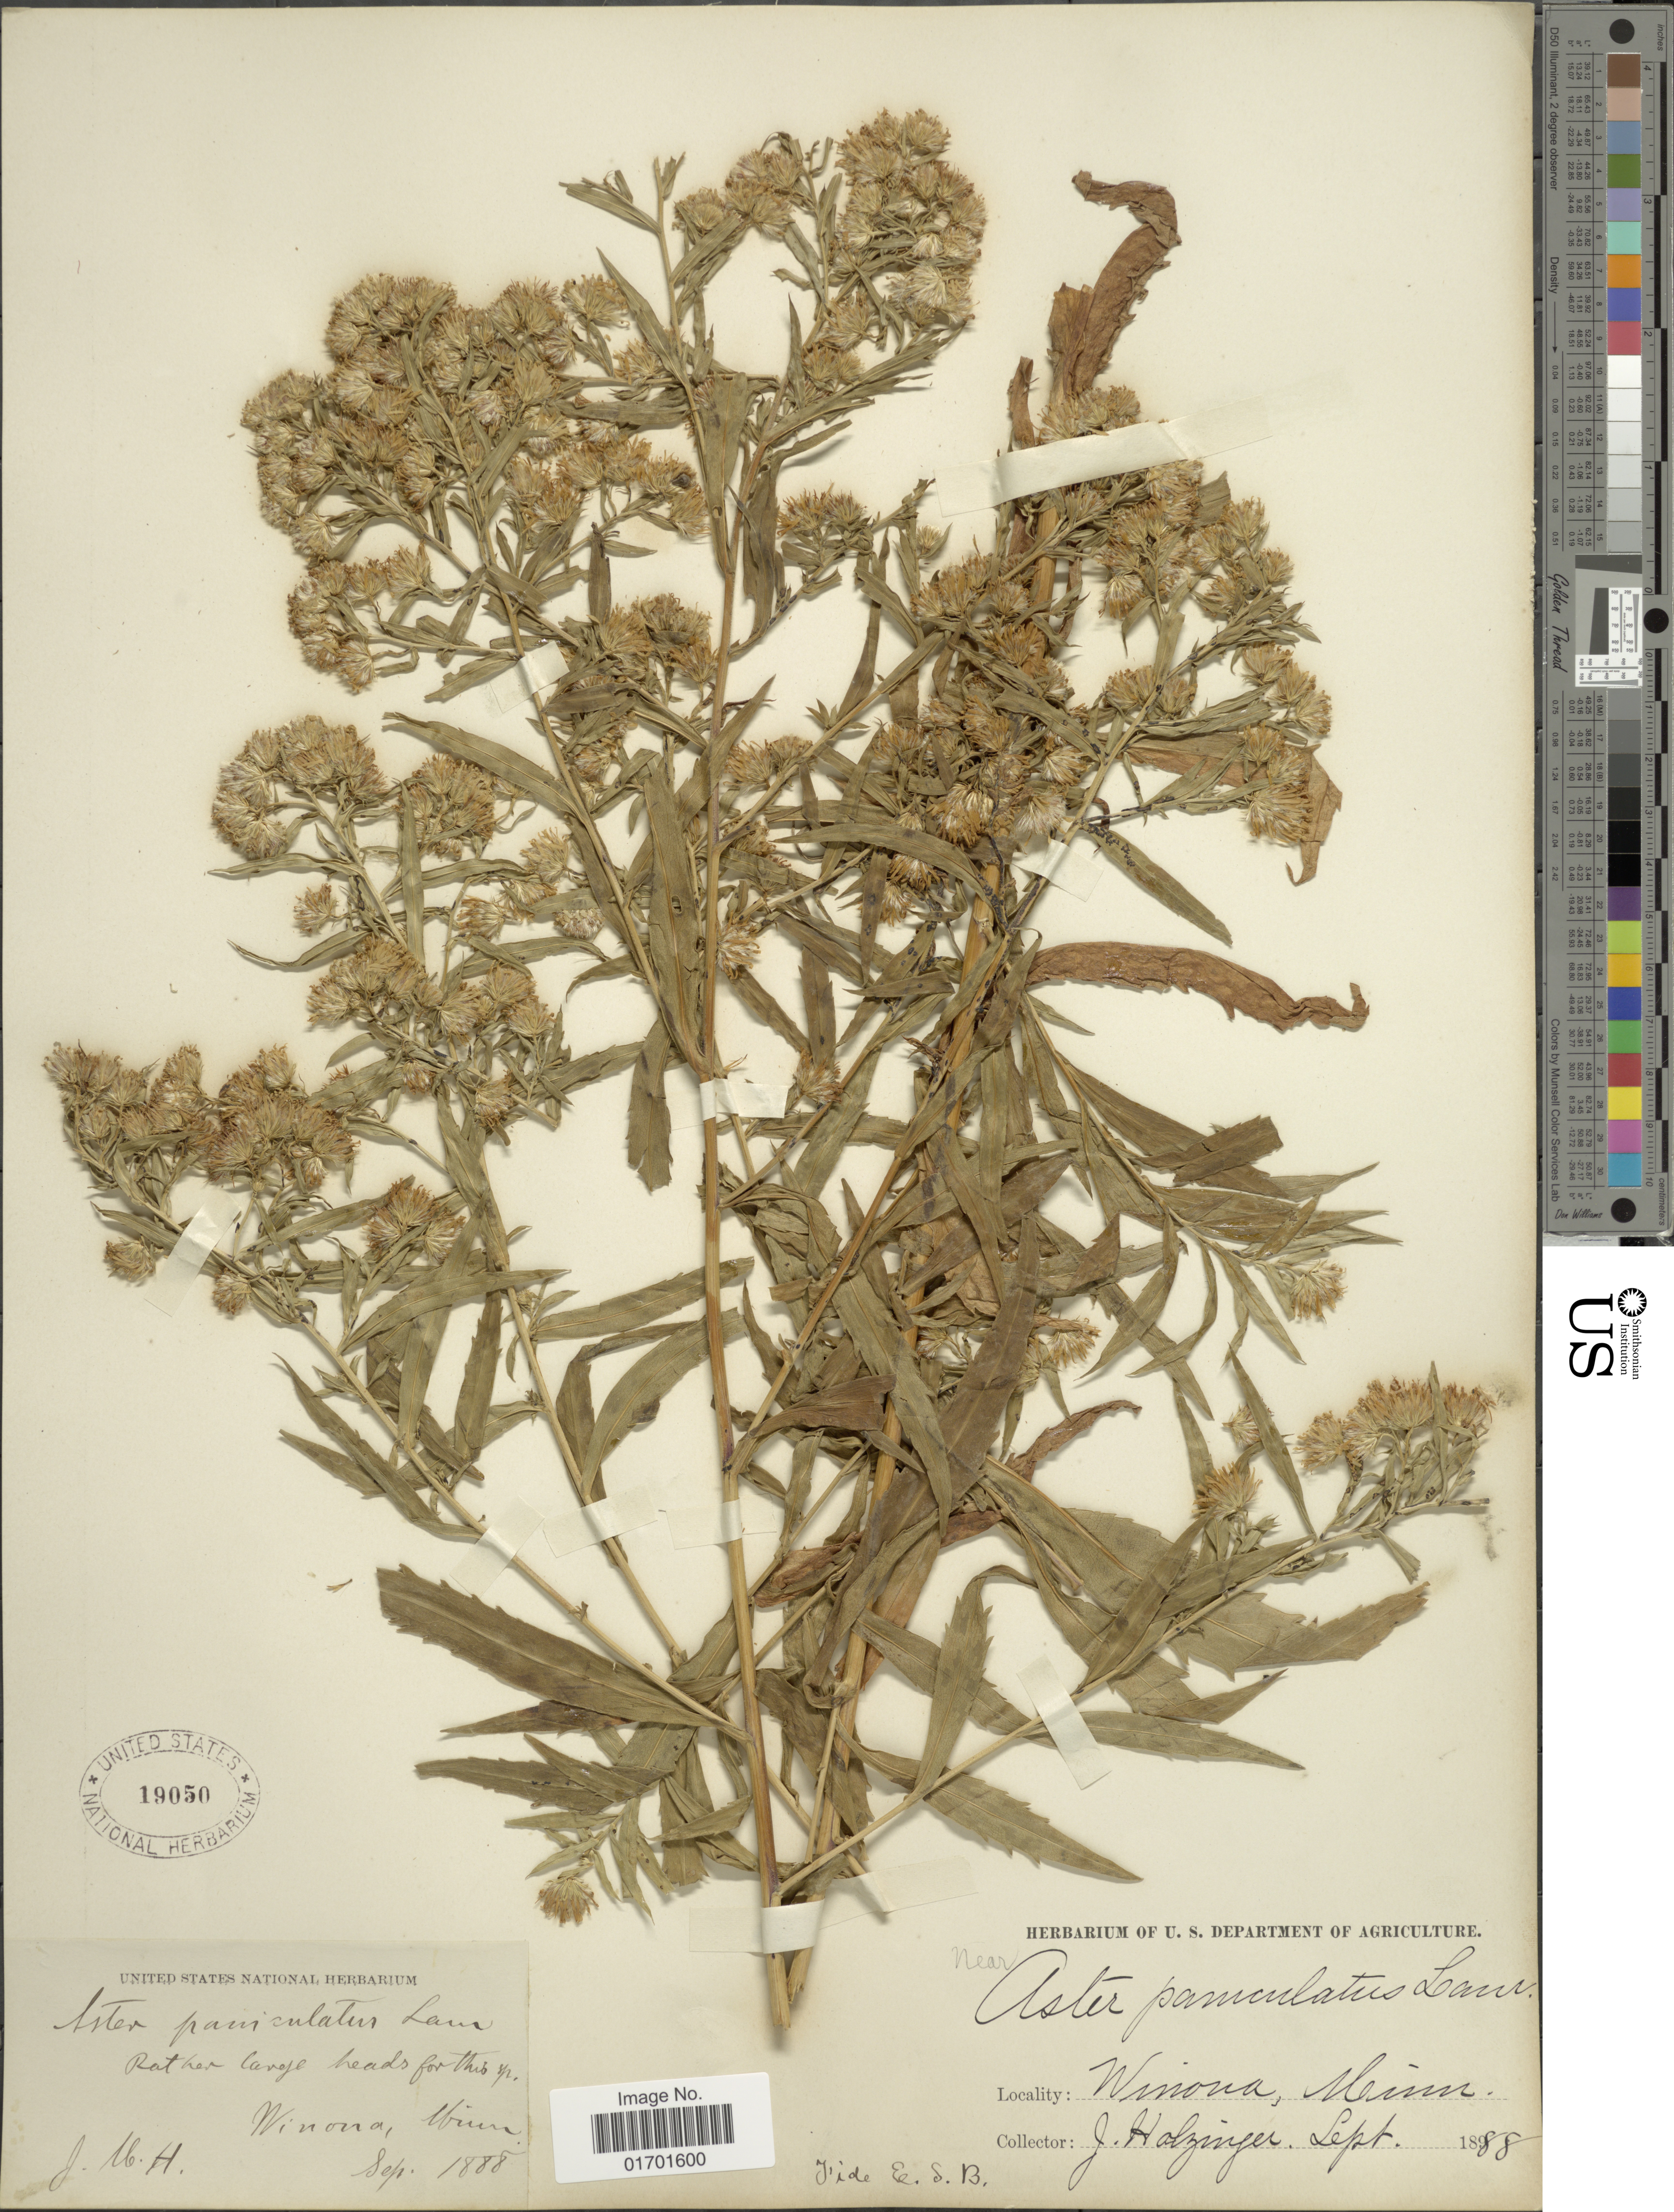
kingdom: Plantae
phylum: Tracheophyta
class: Magnoliopsida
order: Asterales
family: Asteraceae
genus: Symphyotrichum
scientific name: Symphyotrichum lanceolatum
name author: (Willd.) G.L. Nesom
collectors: J. M. Holzinger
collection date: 1888-09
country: United States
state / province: Minnesota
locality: Winona.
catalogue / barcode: US 19050